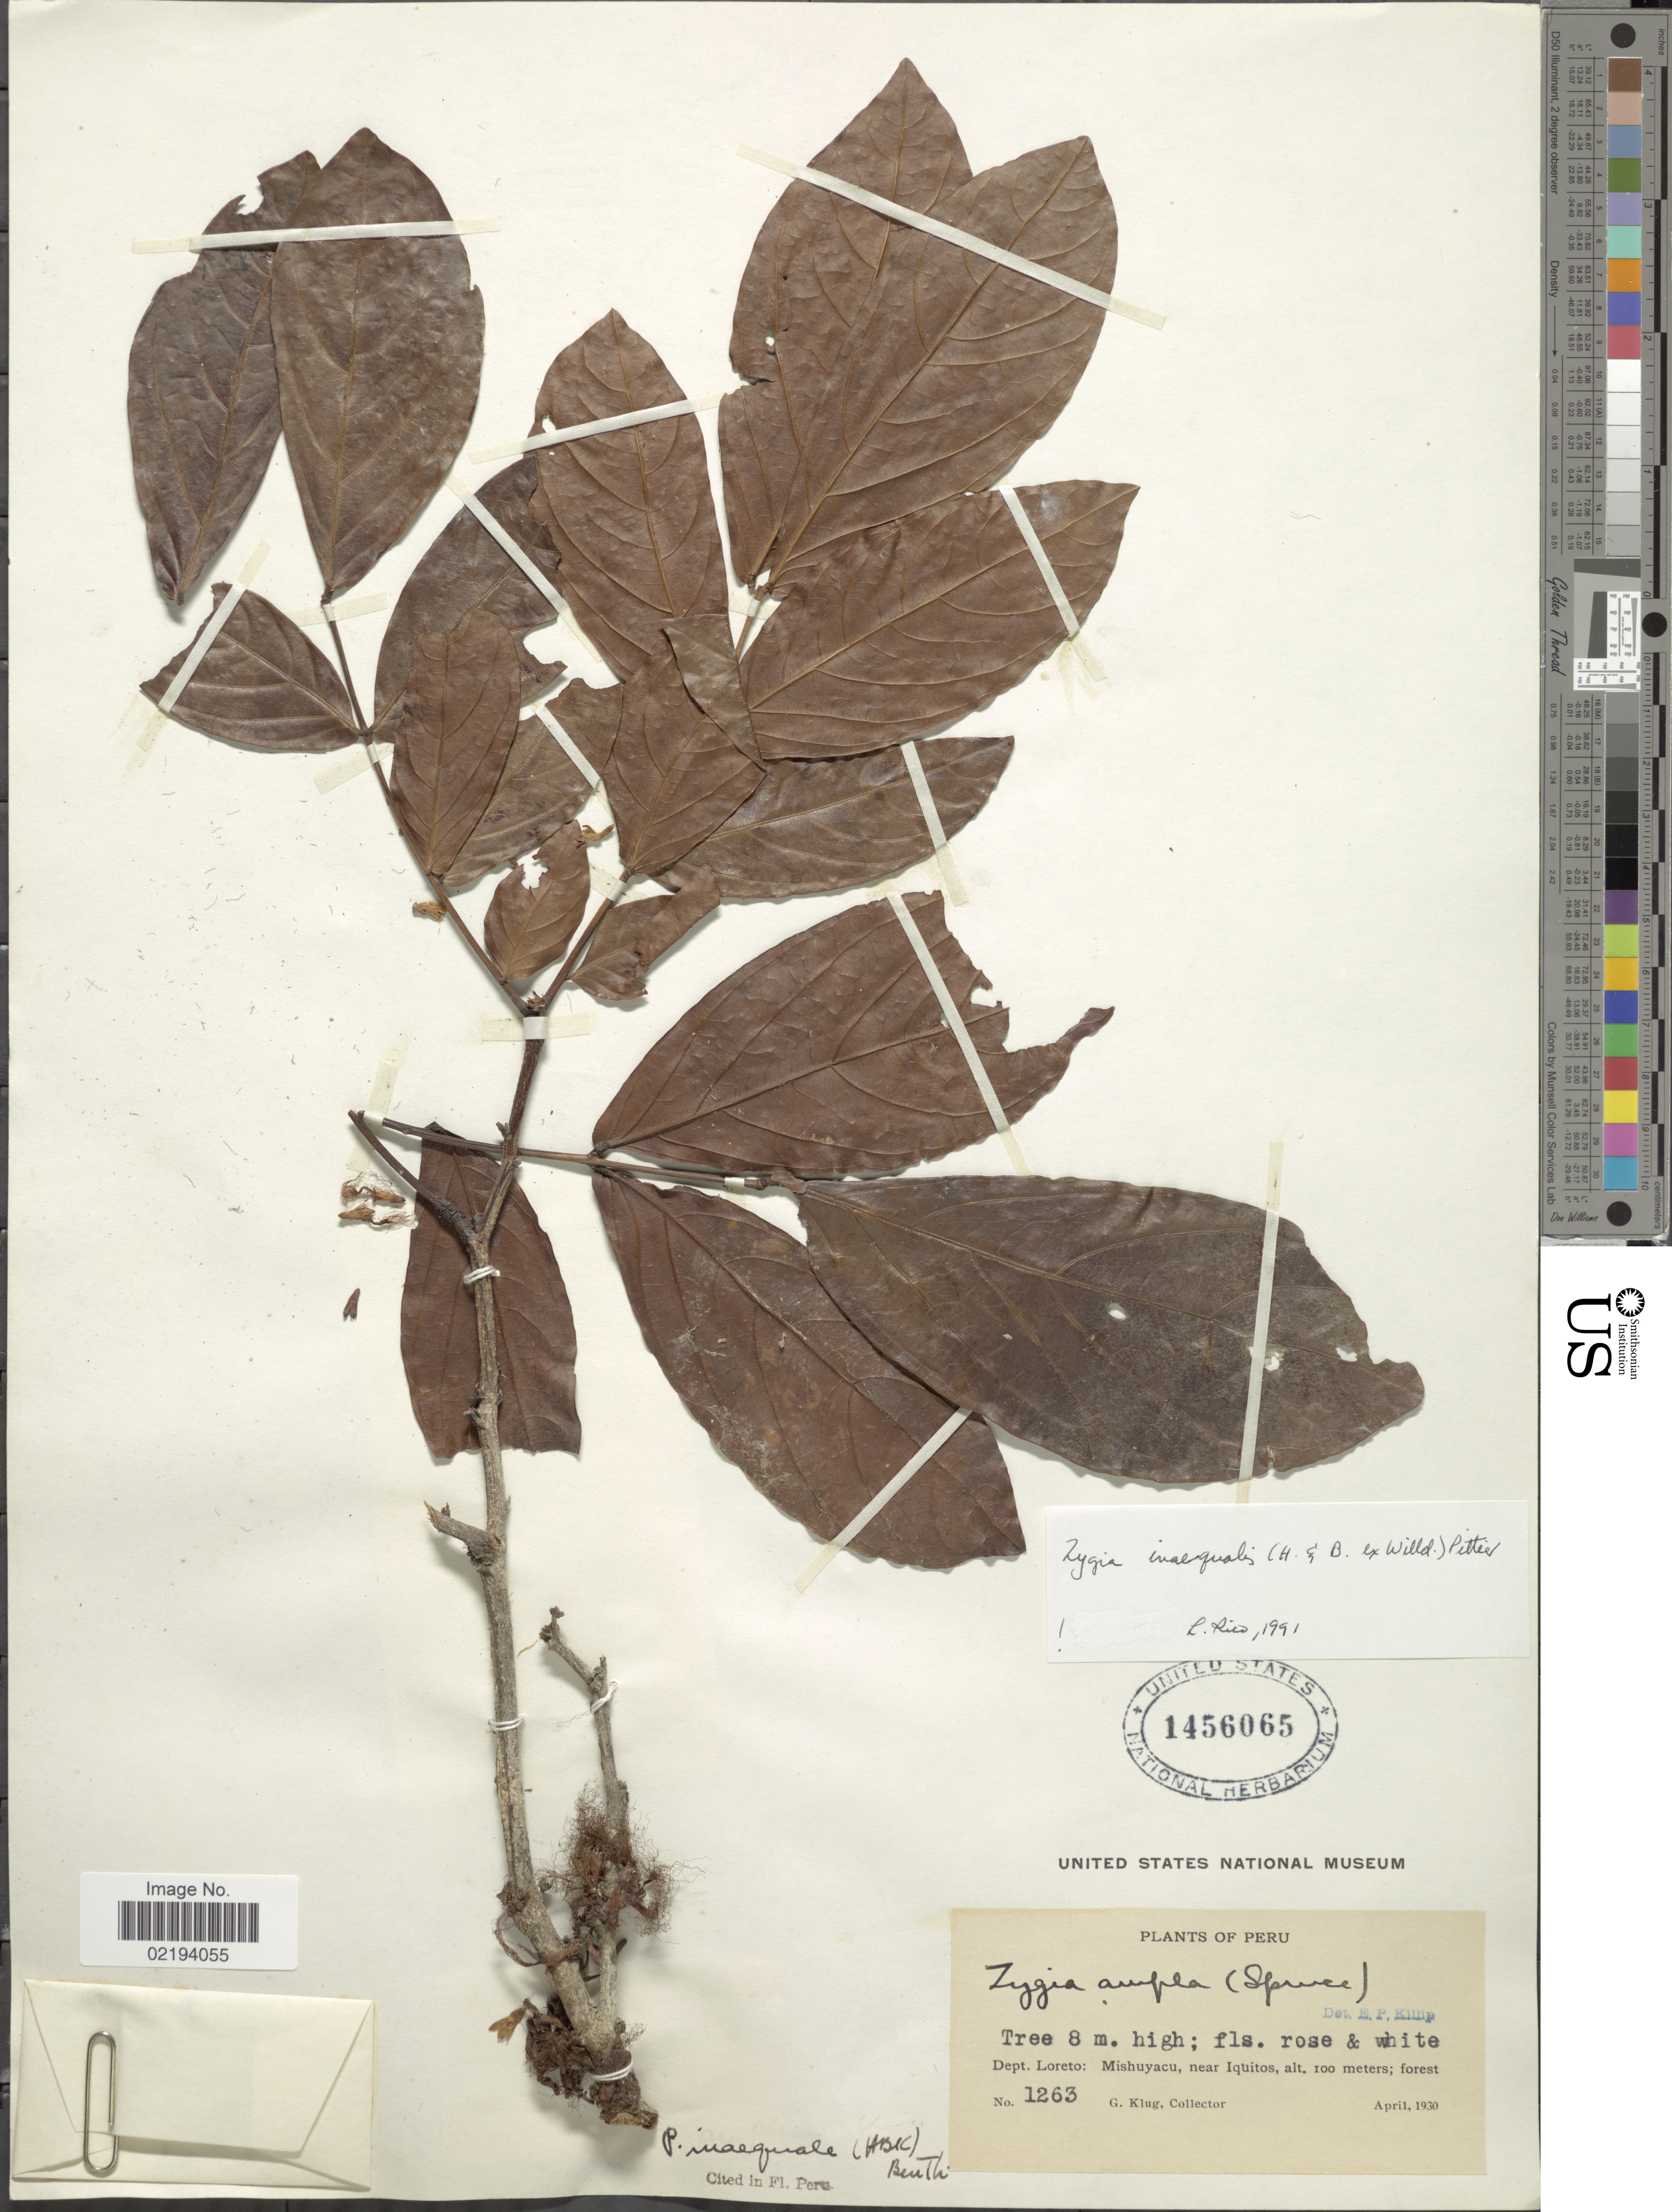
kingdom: Plantae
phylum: Tracheophyta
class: Magnoliopsida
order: Fabales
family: Fabaceae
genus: Zygia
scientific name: Zygia inaequalis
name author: (Humb. & Bonpl. ex Willd.) Pittier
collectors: G. Klug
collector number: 1263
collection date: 1930-04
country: Peru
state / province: Loreto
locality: Dept. Loreto: Mishuyacu, near Iquitos; forest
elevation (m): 100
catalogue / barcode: US 1456065